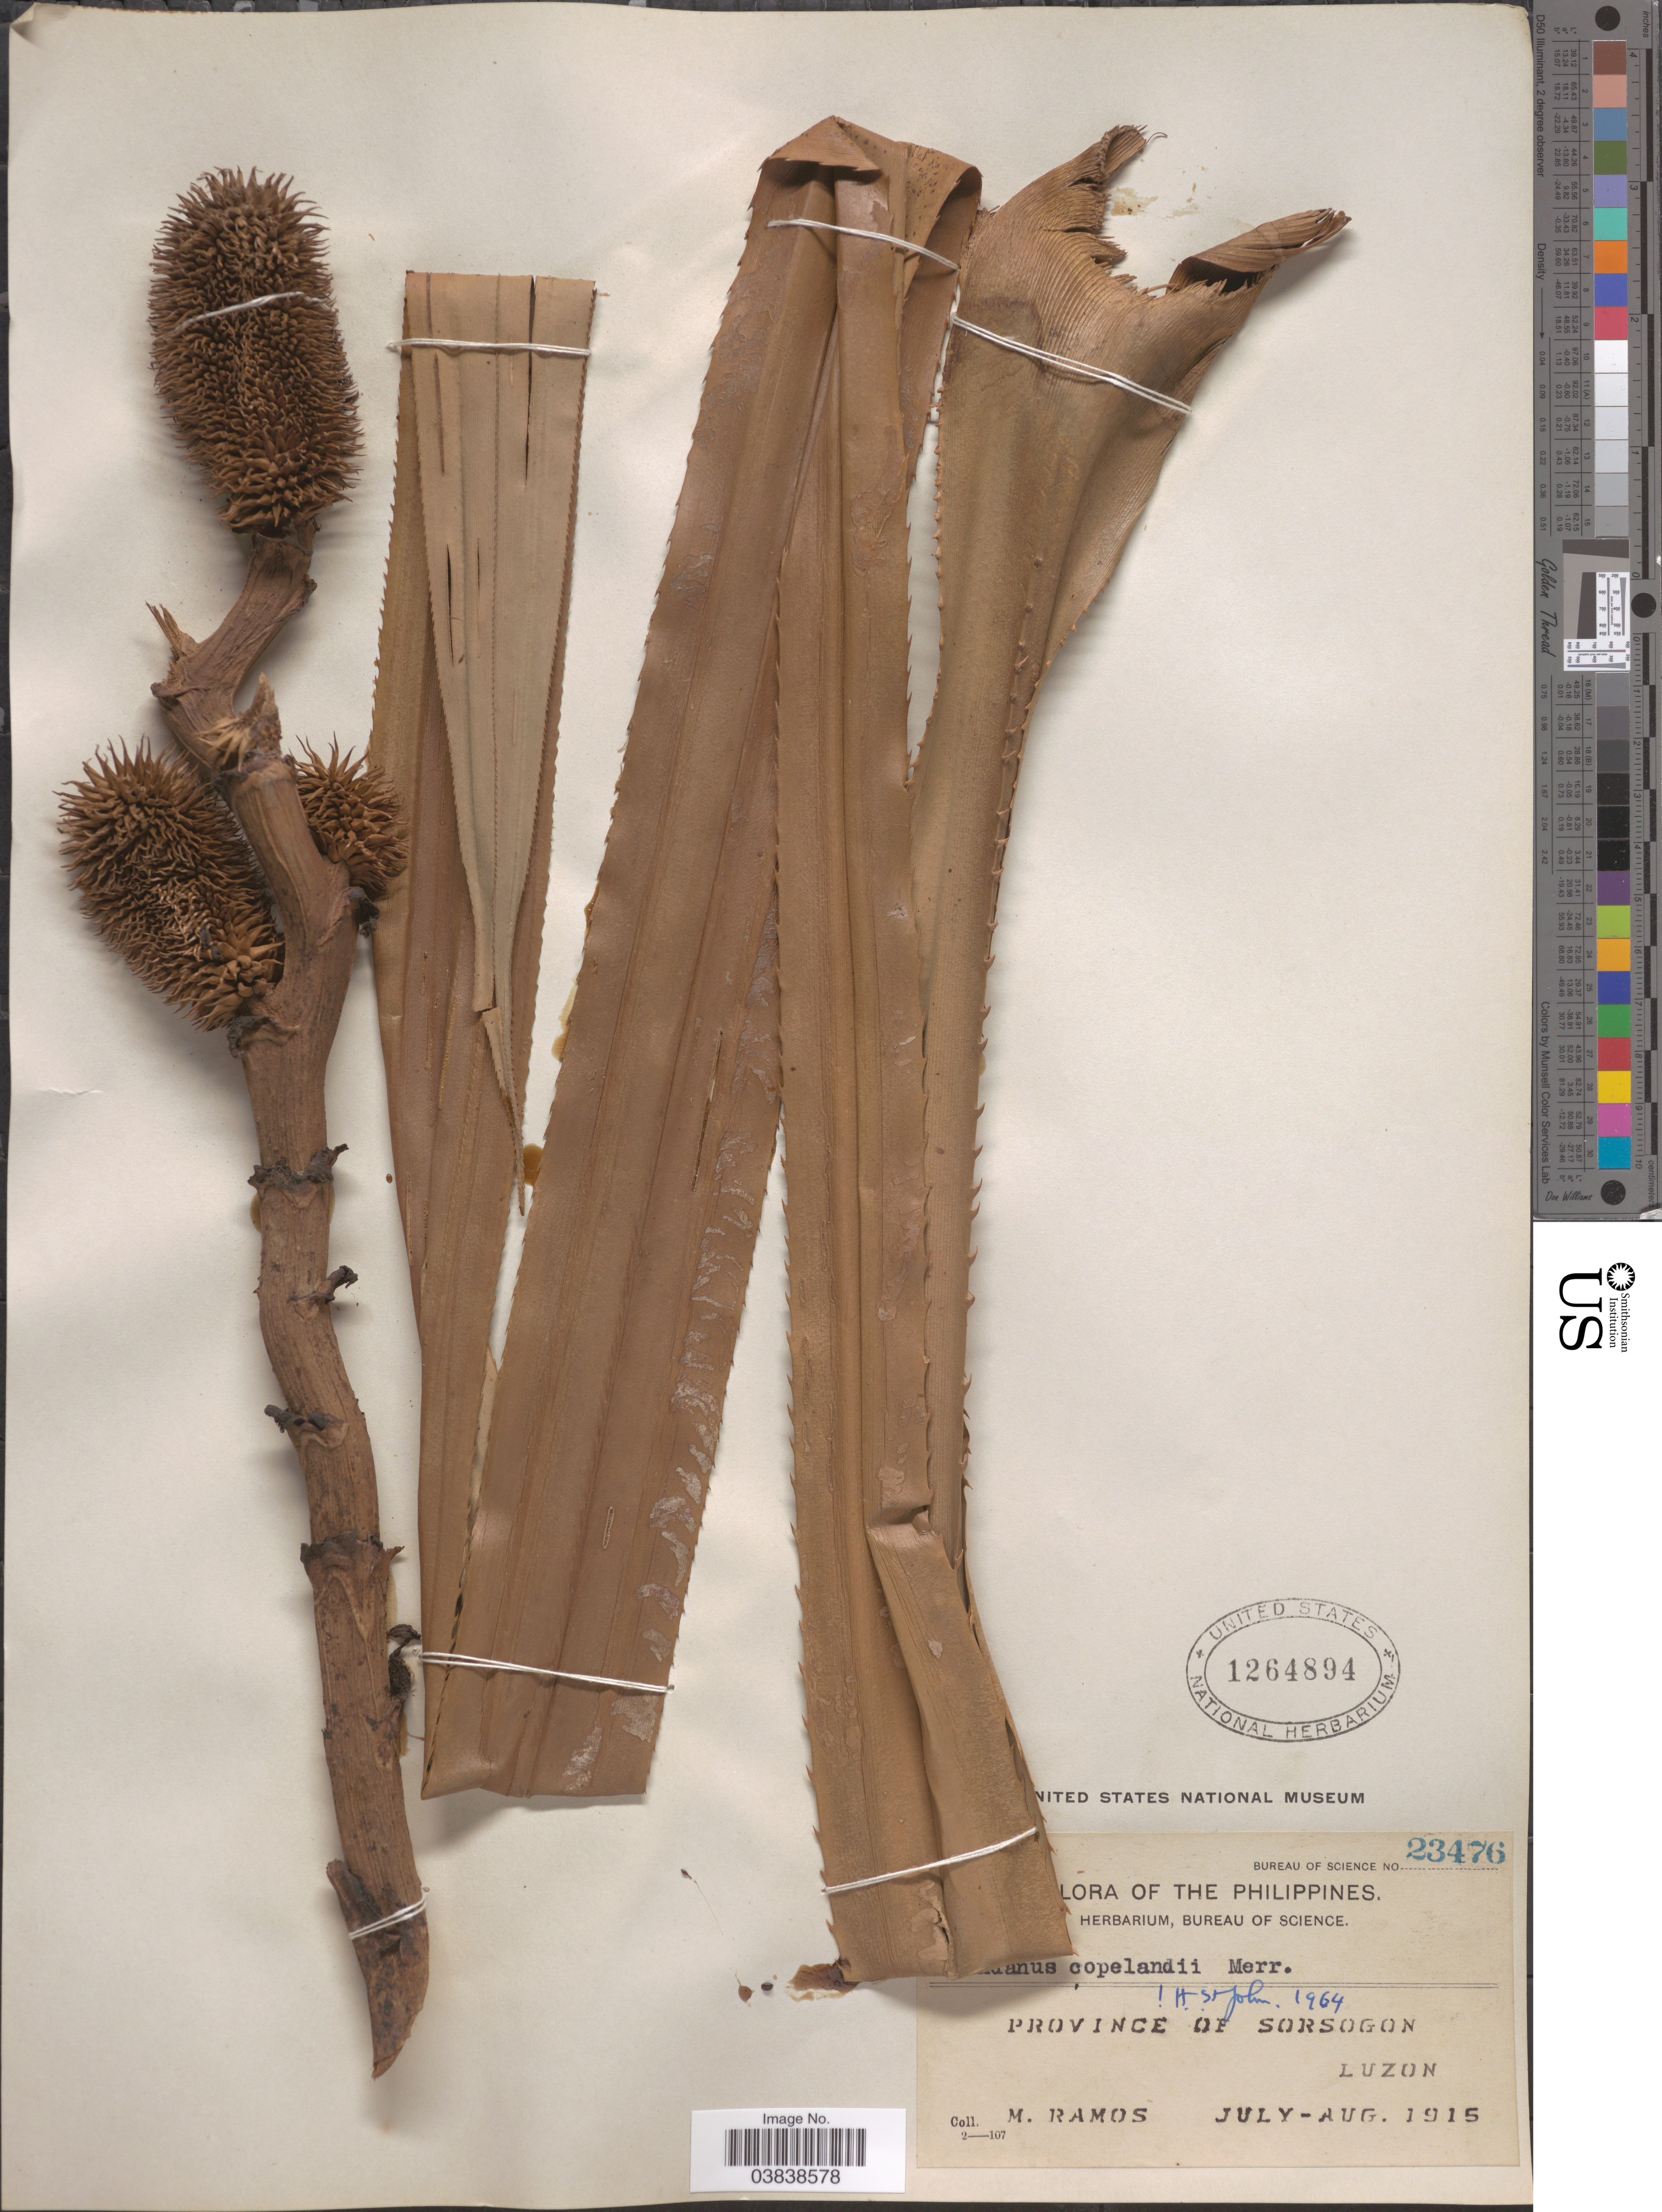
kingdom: Plantae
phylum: Tracheophyta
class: Liliopsida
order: Pandanales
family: Pandanaceae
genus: Pandanus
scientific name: Pandanus copelandii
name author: Merr.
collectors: M. Ramos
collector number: Bureau of Science 23476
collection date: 1915-07/1915-08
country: Philippines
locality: Province of Sorsogon, Luzon.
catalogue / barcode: US 1264894